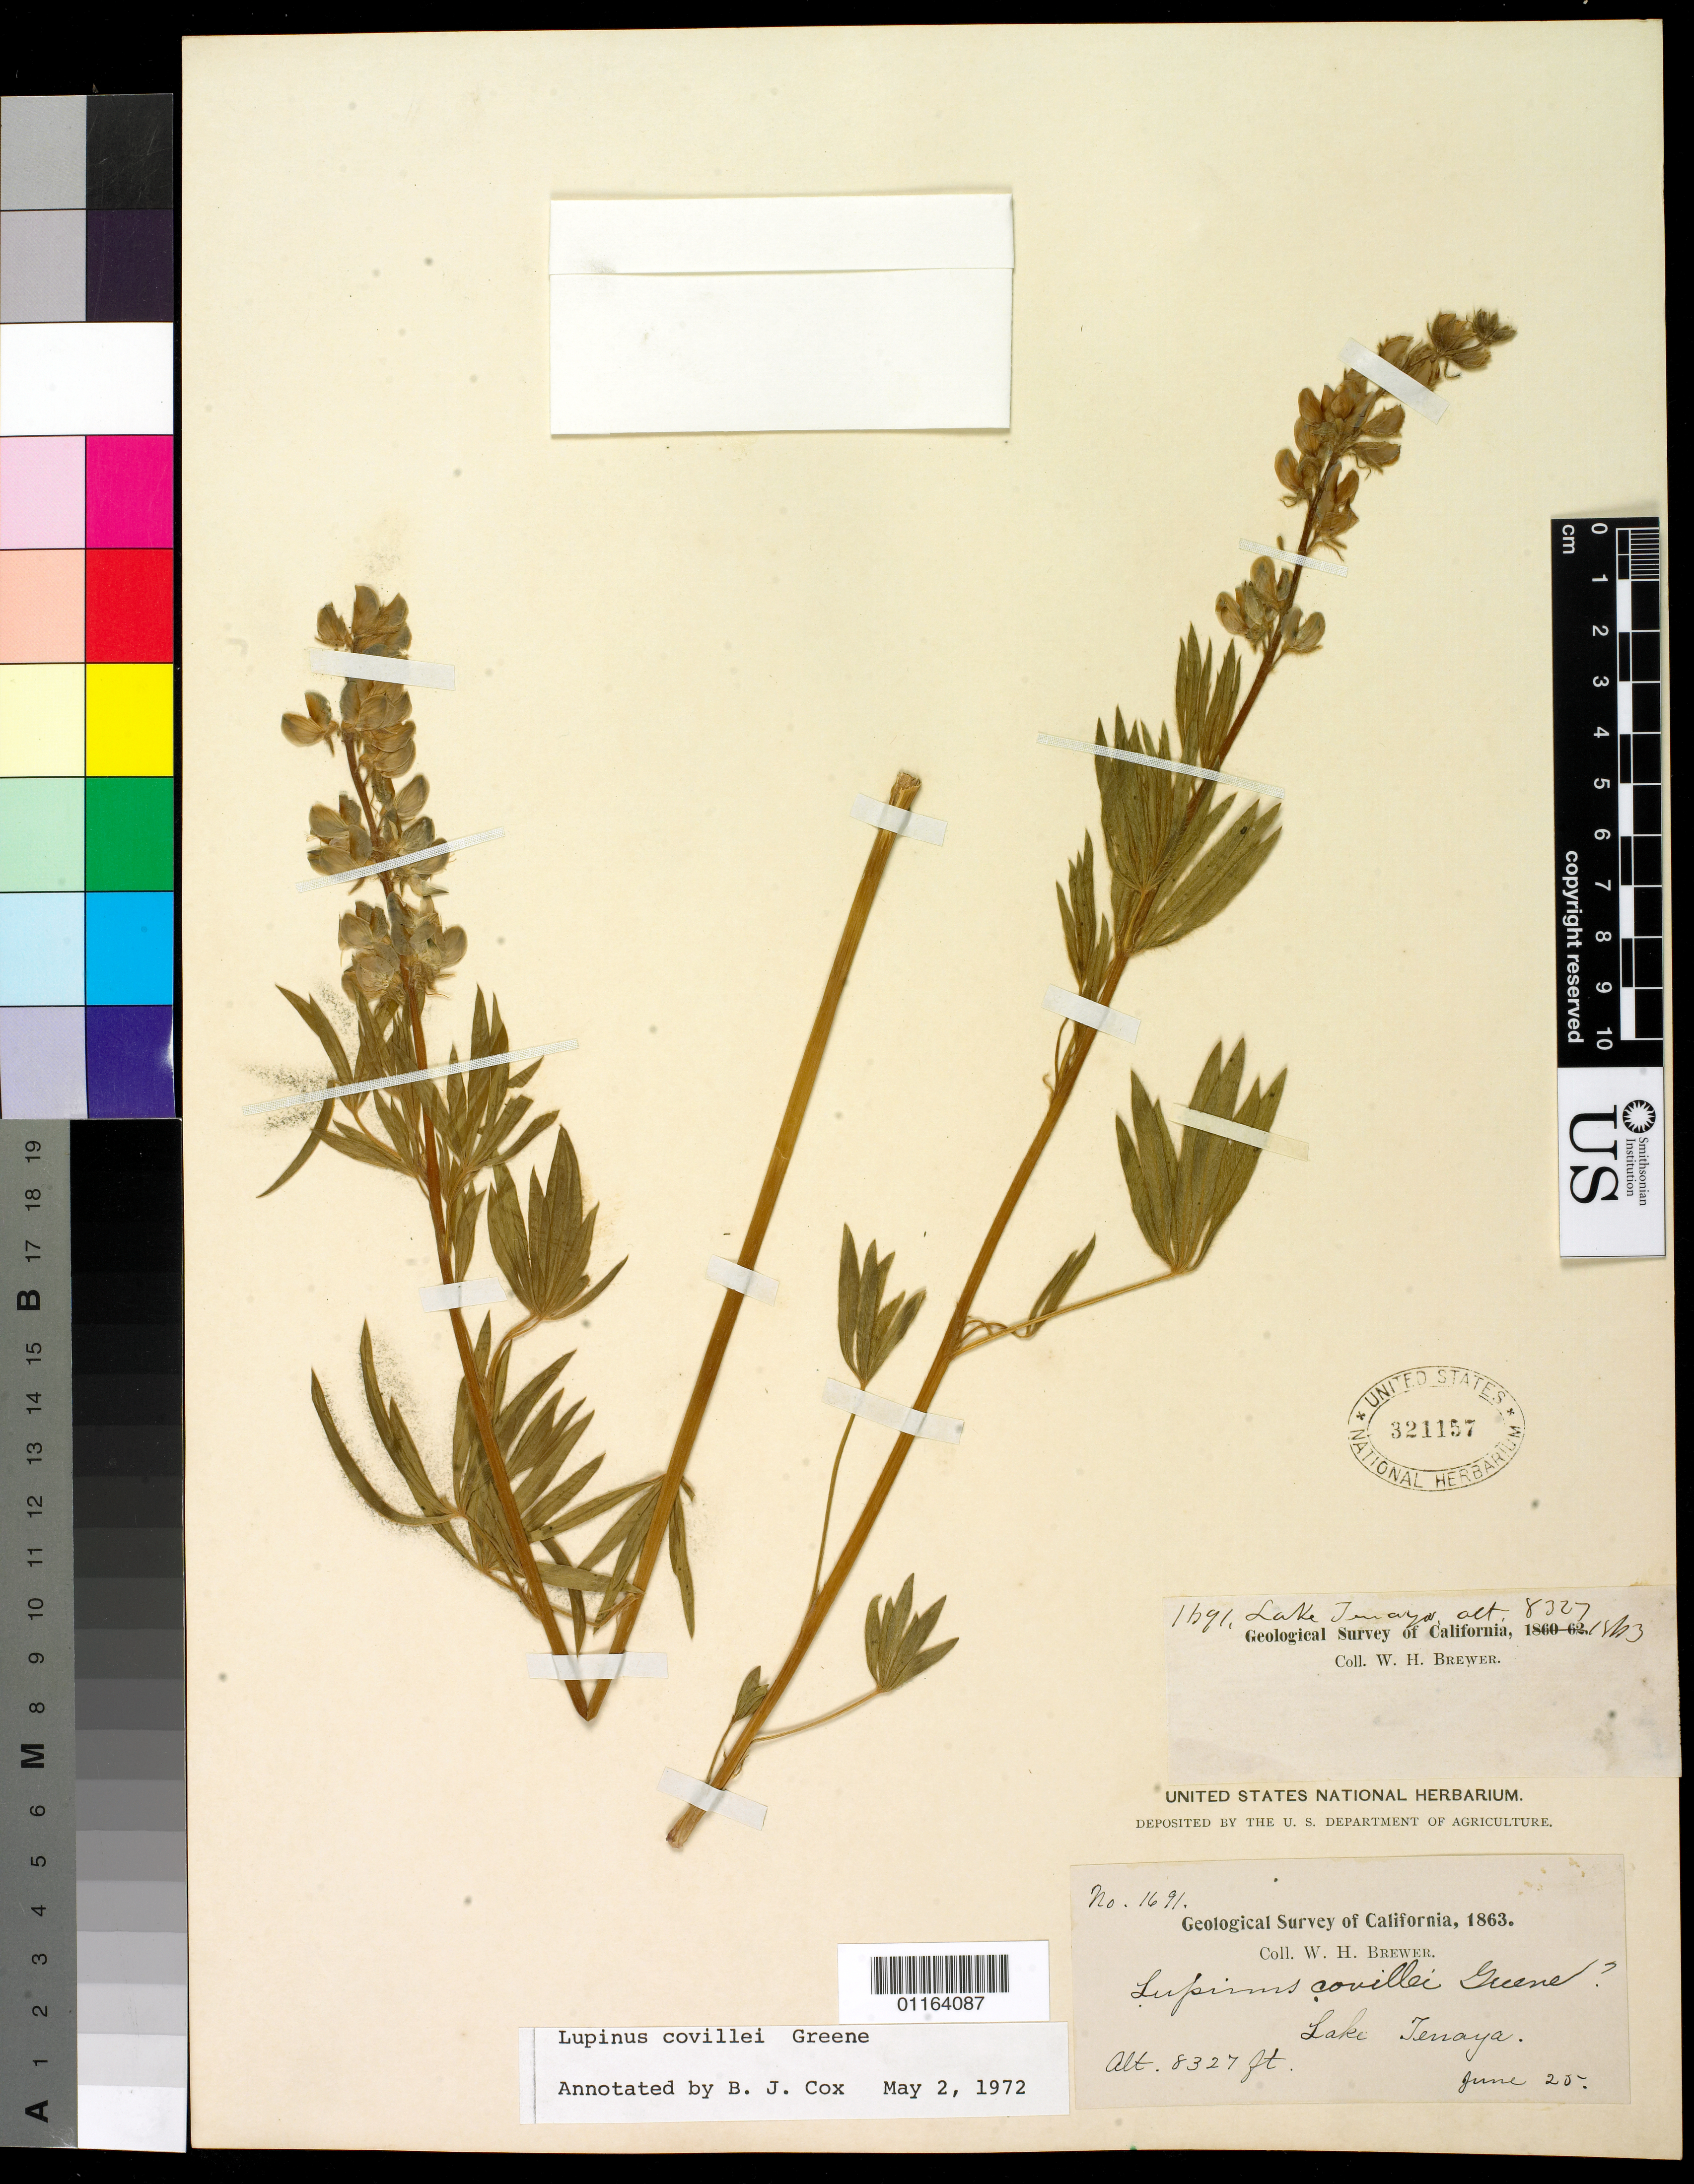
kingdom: Plantae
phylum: Tracheophyta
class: Magnoliopsida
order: Fabales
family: Fabaceae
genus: Lupinus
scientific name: Lupinus covillei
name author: Greene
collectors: W. H. Brewer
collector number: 1691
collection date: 1863-06-25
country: United States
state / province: California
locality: Lake Tenaya.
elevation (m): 2538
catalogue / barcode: US 321157